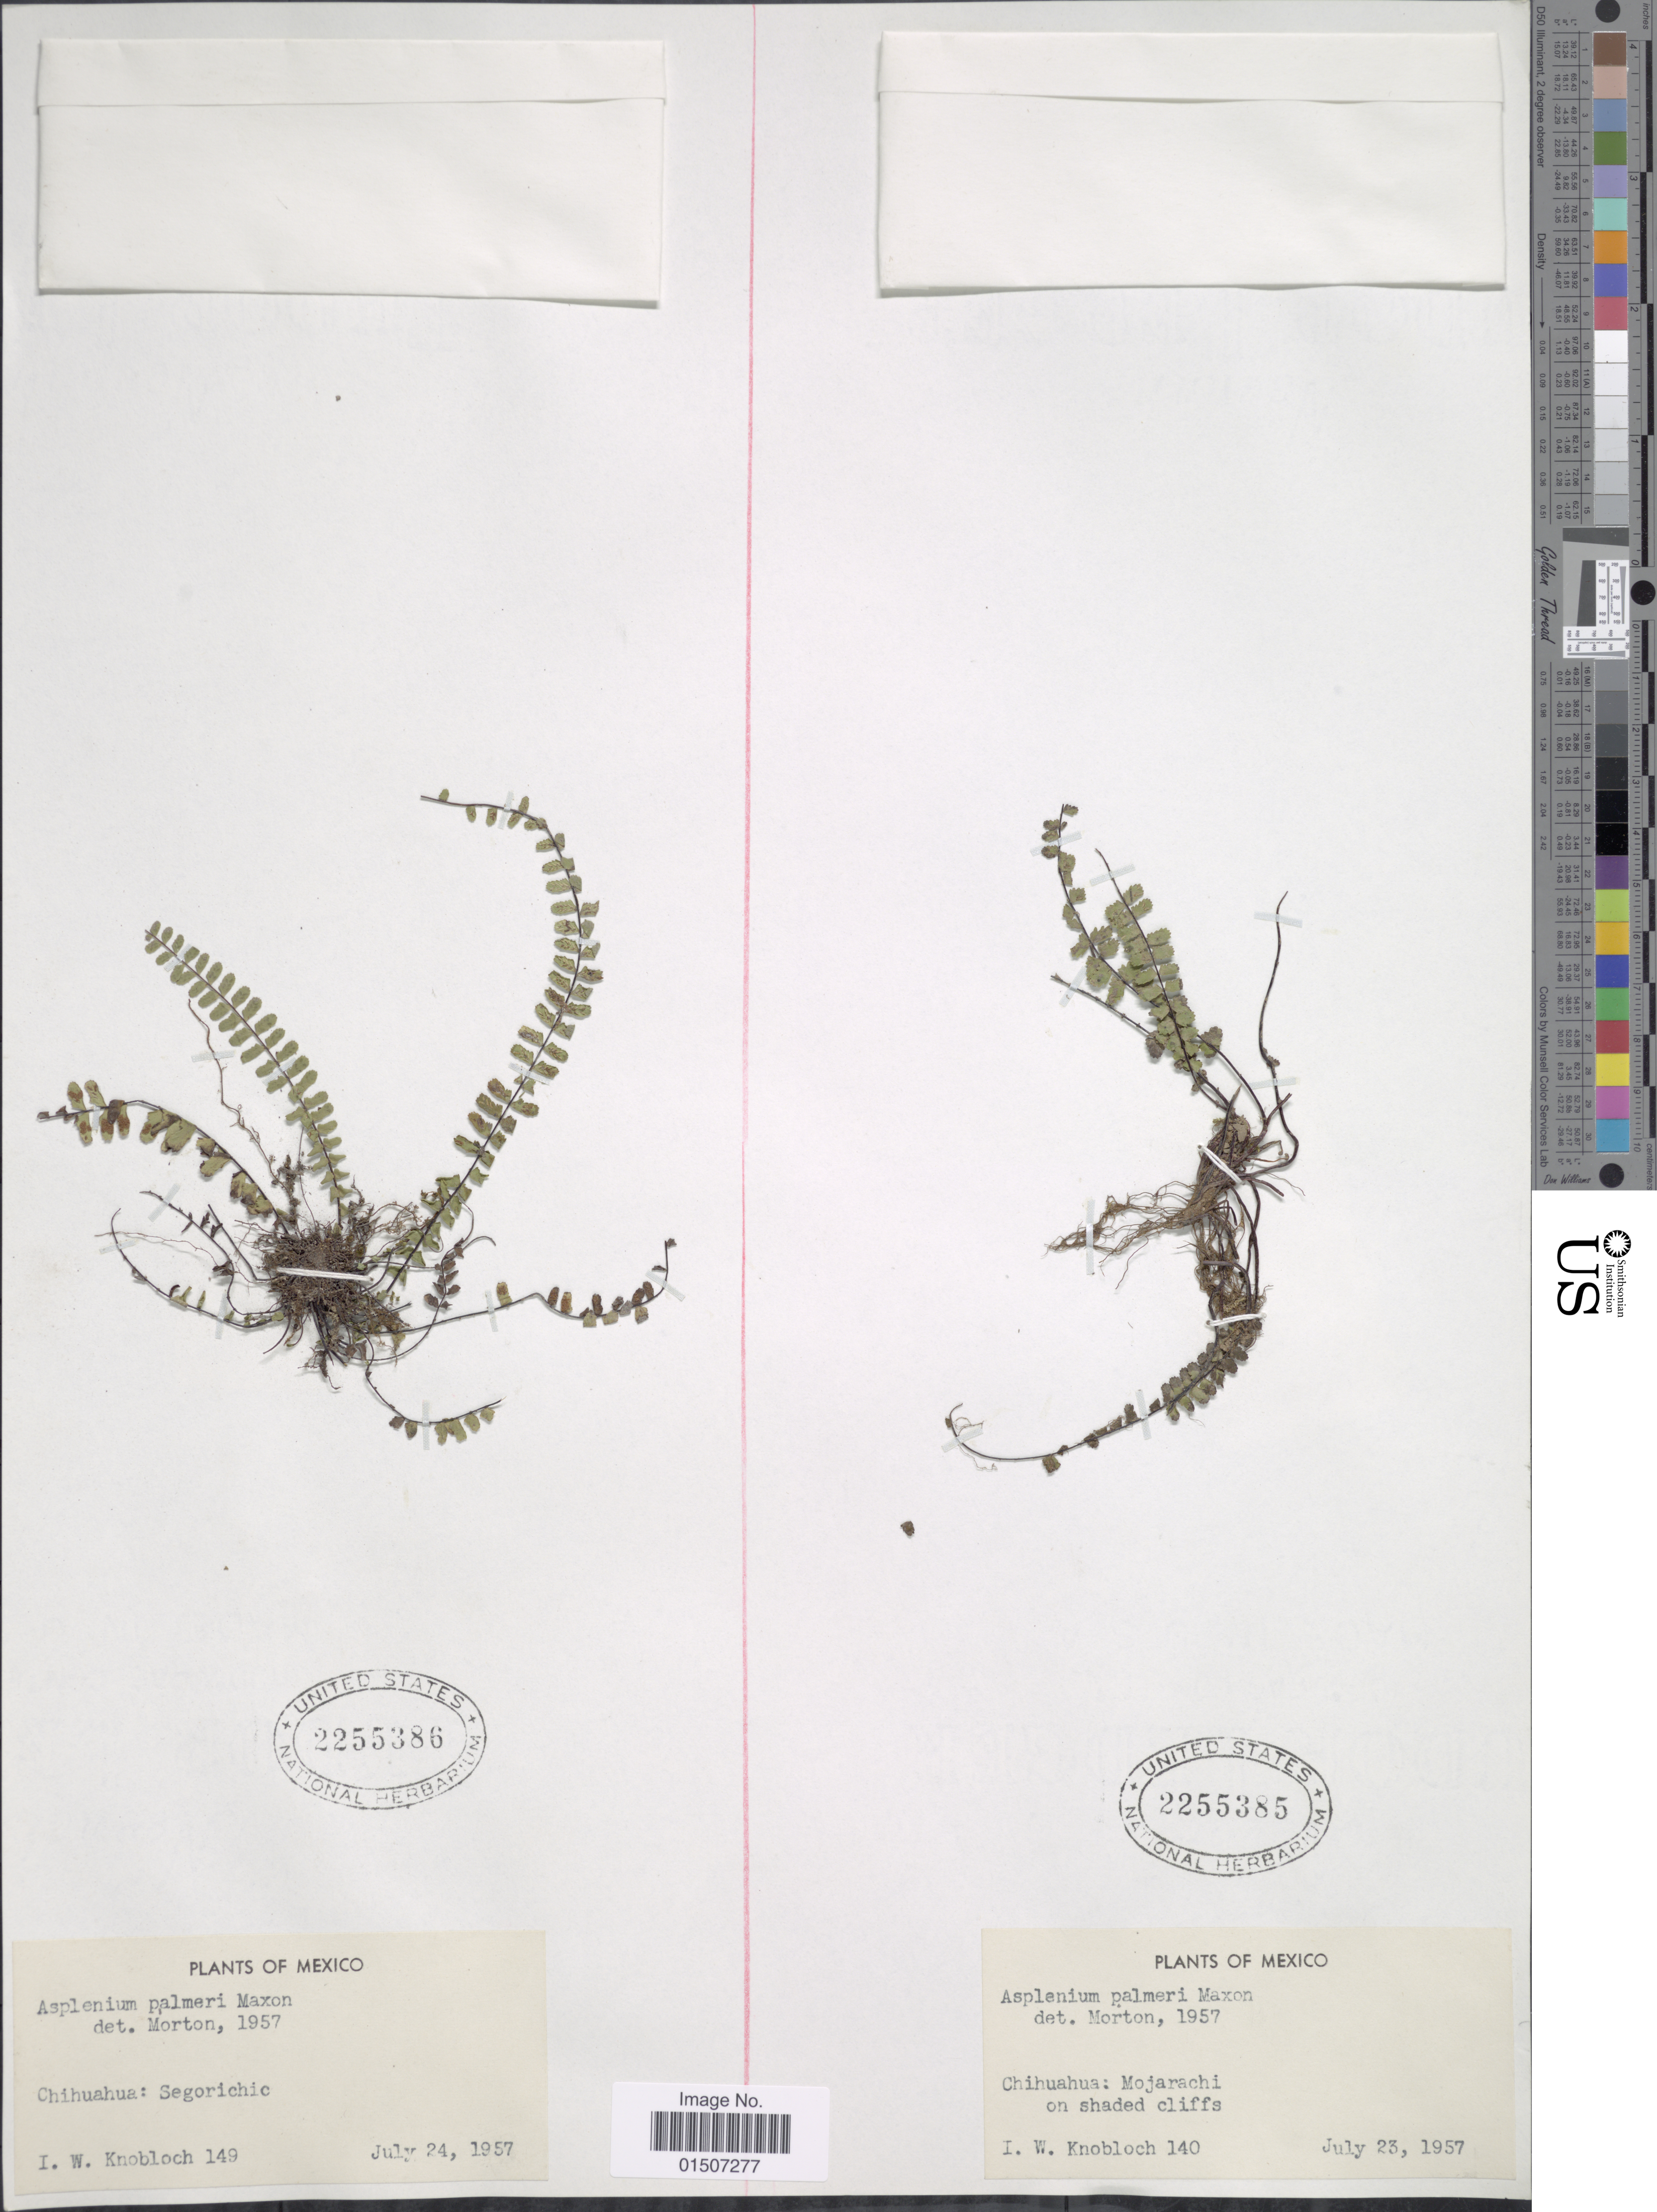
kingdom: Plantae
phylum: Tracheophyta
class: Polypodiopsida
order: Polypodiales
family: Aspleniaceae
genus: Asplenium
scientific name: Asplenium palmeri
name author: Maxon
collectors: I. W. Knobloch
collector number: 149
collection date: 1957-07-24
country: Mexico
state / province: Chihuahua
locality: Segorichic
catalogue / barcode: US 2255386